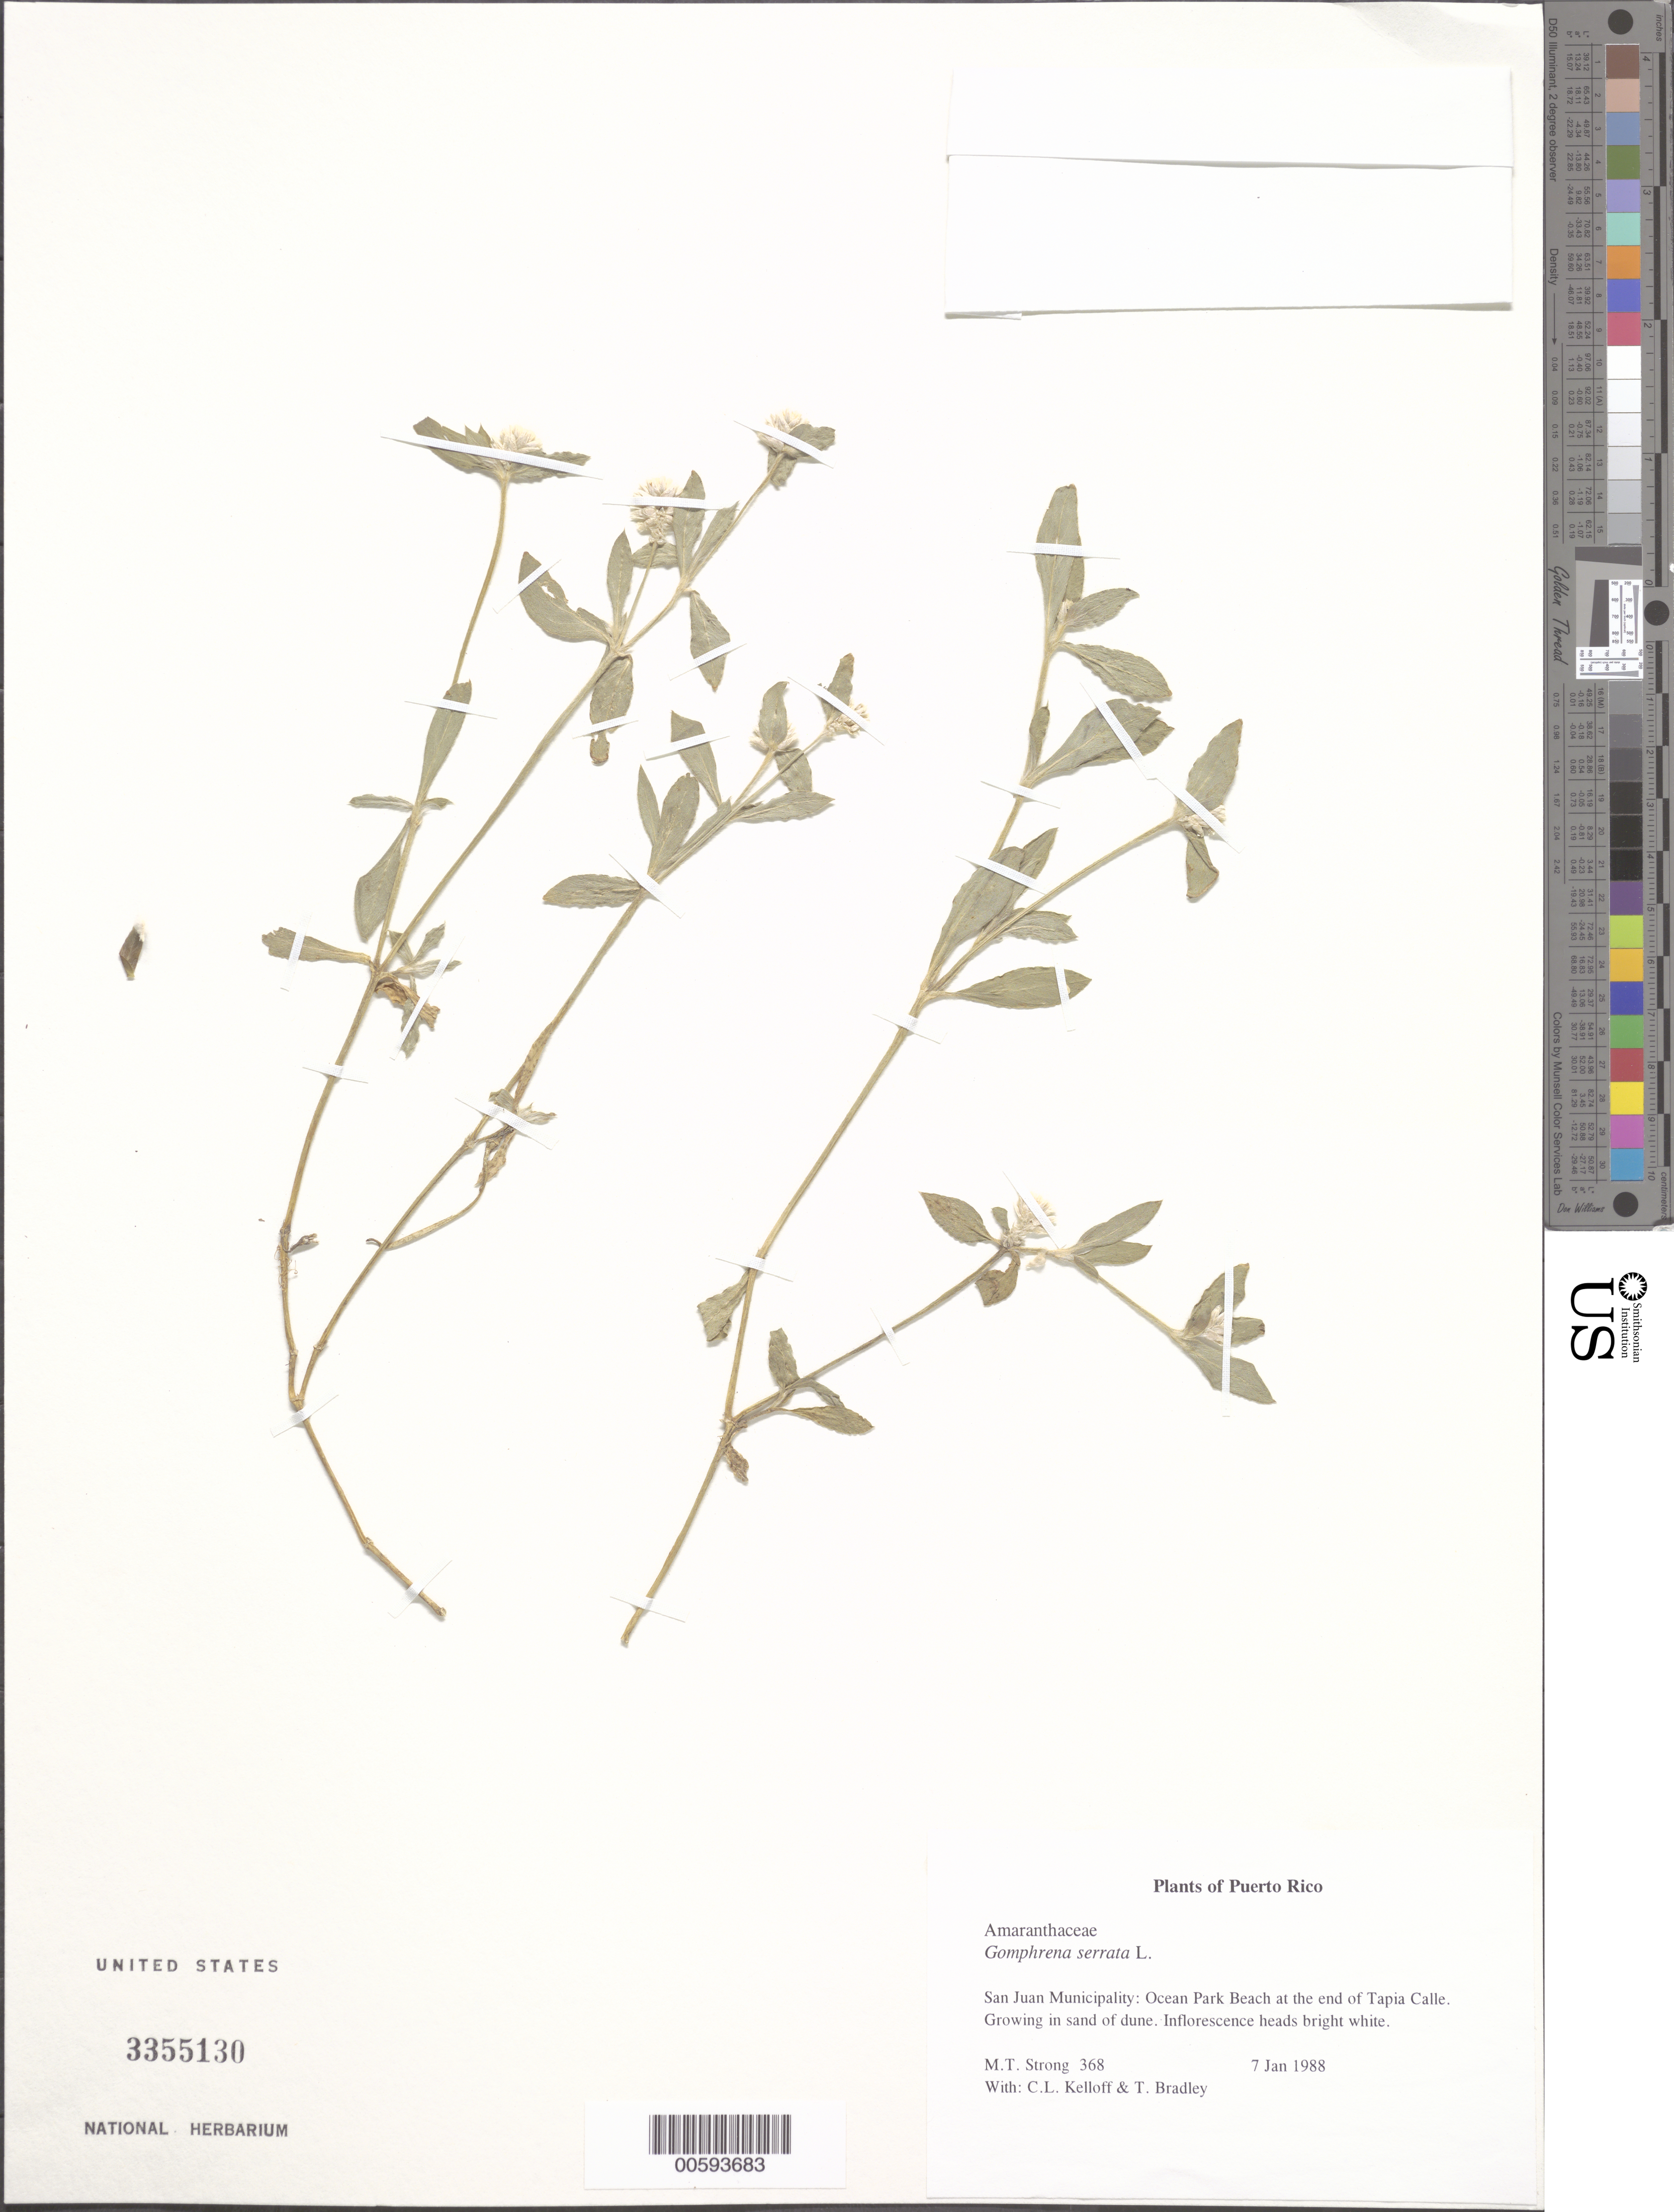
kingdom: Plantae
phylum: Tracheophyta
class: Magnoliopsida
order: Fabales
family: Fabaceae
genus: Mimosa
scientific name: Mimosa pudica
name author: L.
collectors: C. L. Kelloff, M. T. Strong & T. Bradley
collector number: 368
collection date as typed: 08 Jan 1988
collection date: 1988-01-08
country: Puerto Rico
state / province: Río Grande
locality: Rio Grande Municipality: Along Rt. 186 bordering Caribbean National Forest, just N of the El Verde Field Station.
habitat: Wet, roadside ditch and border of rainforest.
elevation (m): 250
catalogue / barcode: US 3355130